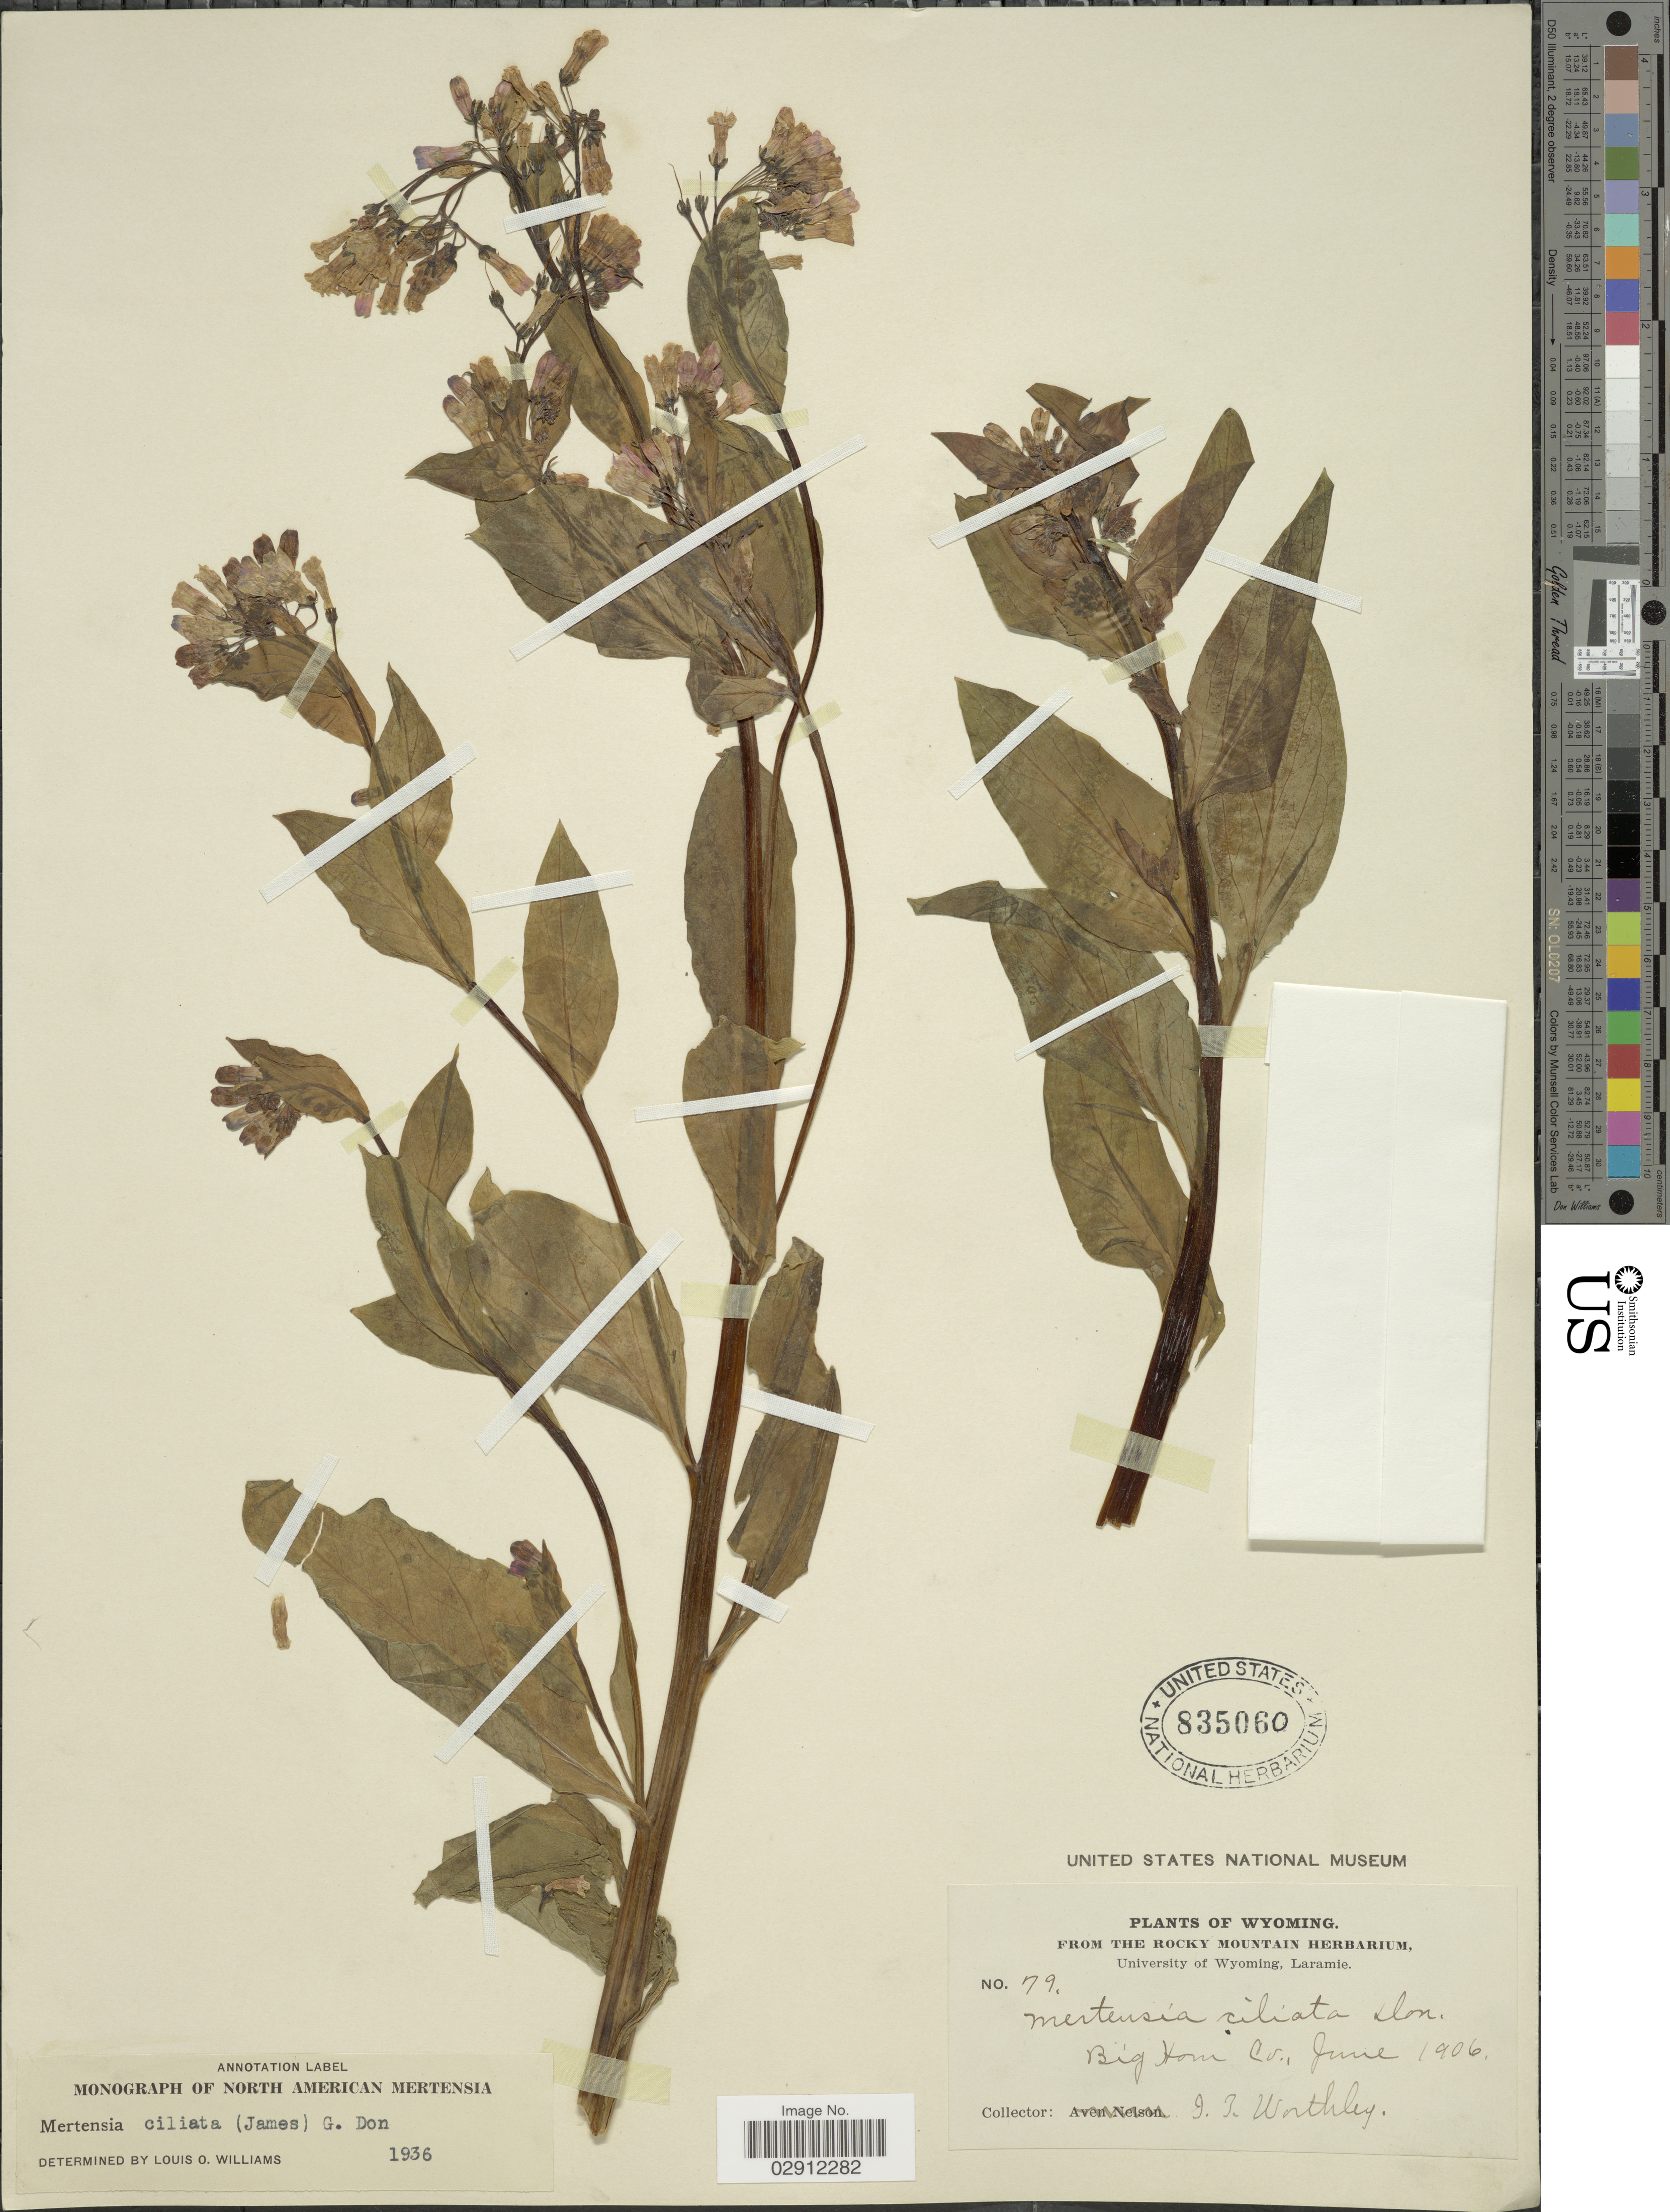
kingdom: Plantae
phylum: Tracheophyta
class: Magnoliopsida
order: Boraginales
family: Boraginaceae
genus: Mertensia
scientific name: Mertensia ciliata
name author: (James) G. Don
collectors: J. Worthley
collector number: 79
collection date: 1906-06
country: United States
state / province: Wyoming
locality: Big Horn Co.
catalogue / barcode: US 835060